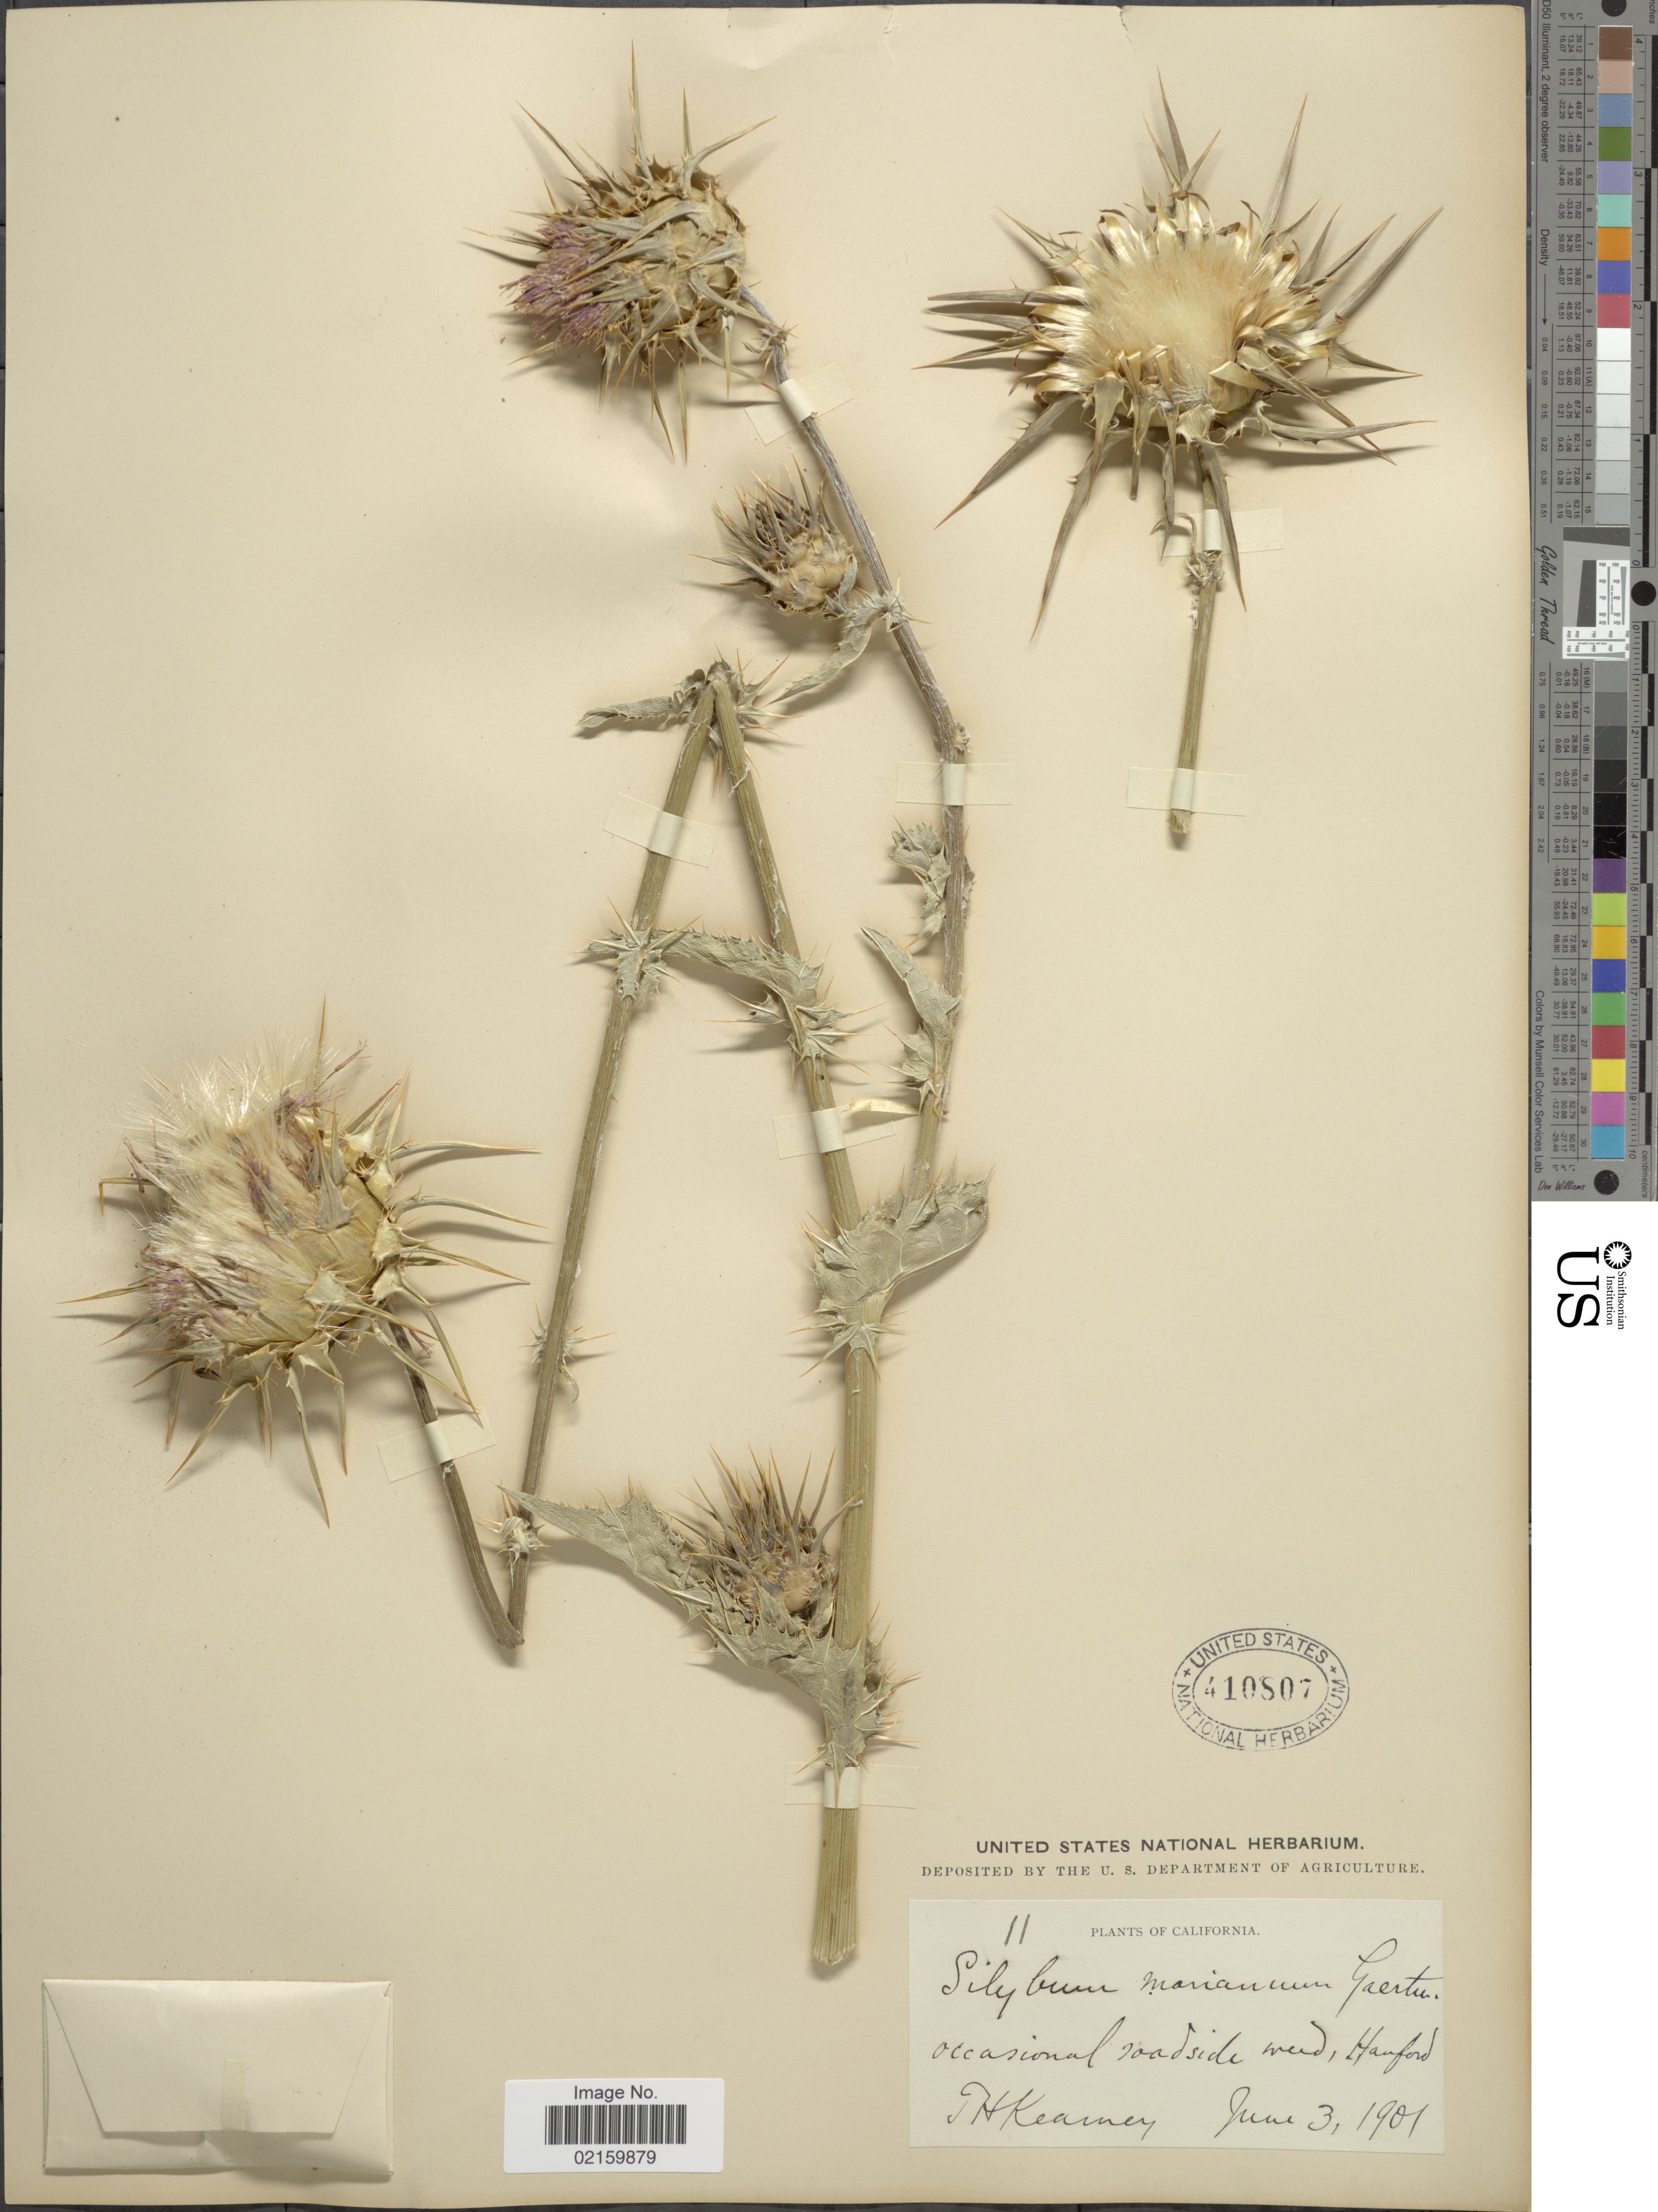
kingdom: Plantae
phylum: Tracheophyta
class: Magnoliopsida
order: Asterales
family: Asteraceae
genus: Silybum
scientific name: Silybum marianum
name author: (L.) Gaertn.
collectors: T. H. Kearney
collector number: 11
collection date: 1901-06-03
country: United States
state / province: California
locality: California. Hanford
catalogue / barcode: US 410807